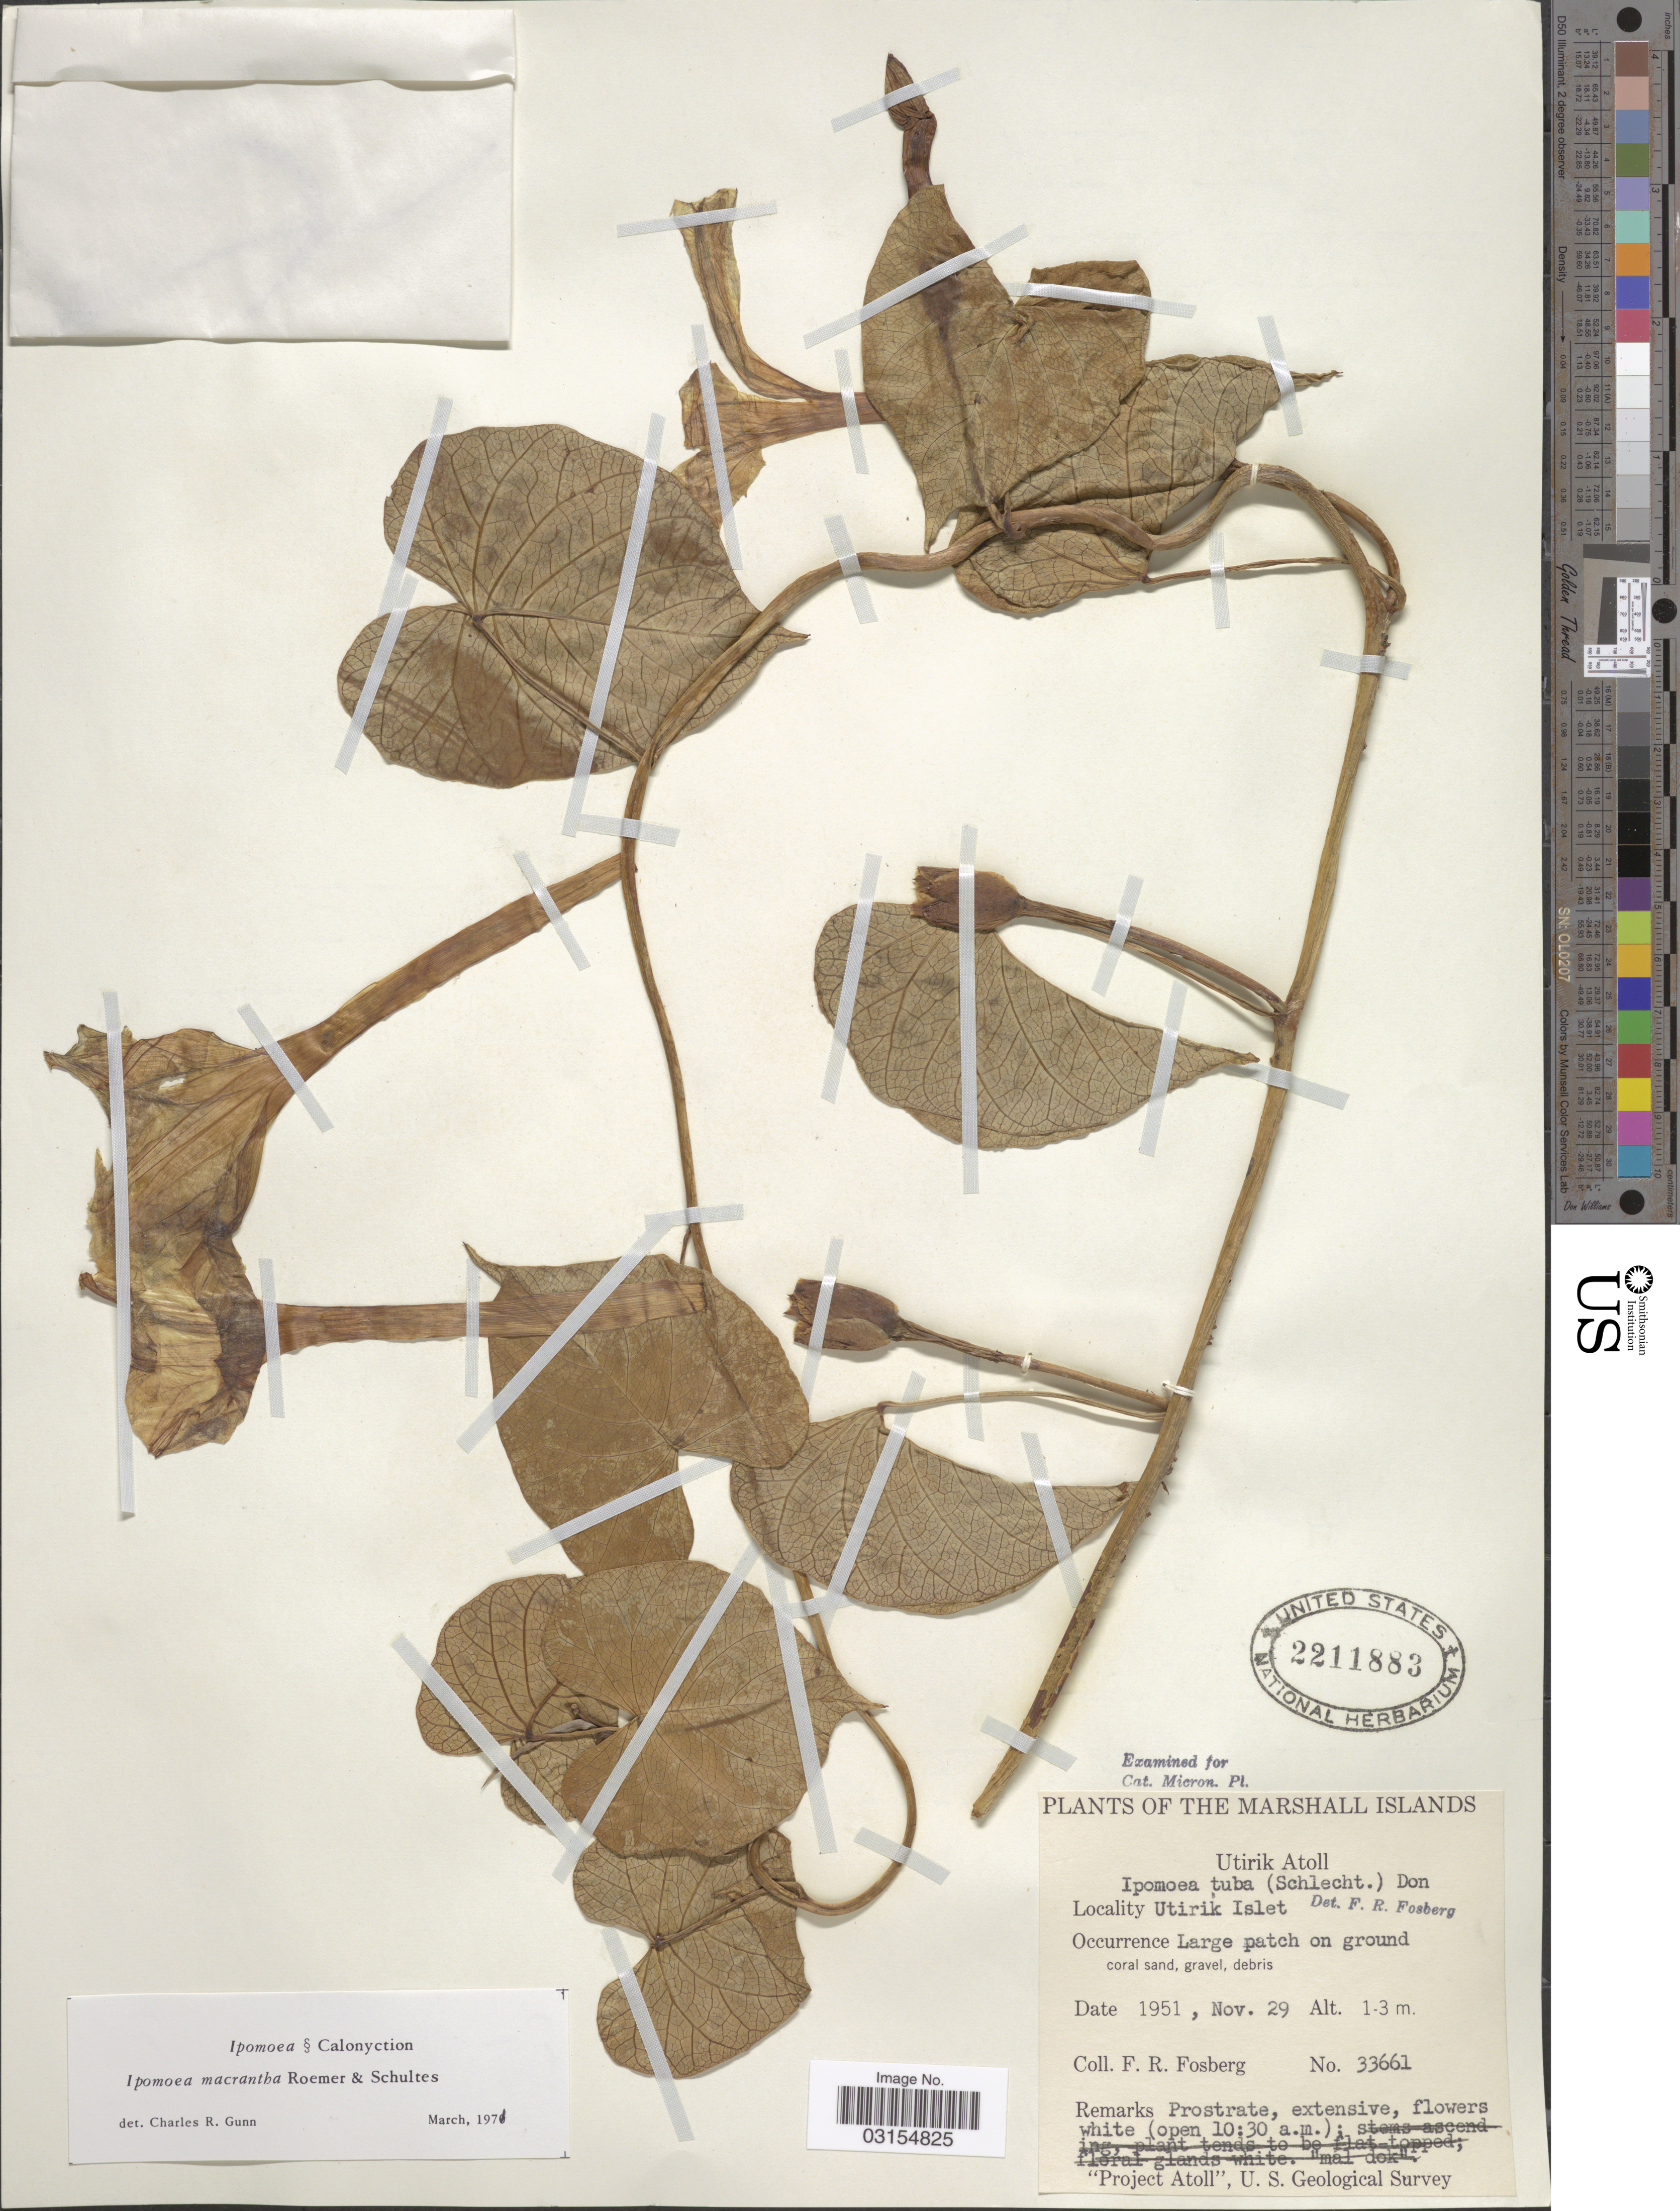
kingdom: Plantae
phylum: Tracheophyta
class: Magnoliopsida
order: Solanales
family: Convolvulaceae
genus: Ipomoea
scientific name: Ipomoea violacea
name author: L.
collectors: F. R. Fosberg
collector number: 33661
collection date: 1951-11-29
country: Marshall Islands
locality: Utirik Atoll, Utirik Islet.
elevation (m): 1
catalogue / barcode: US 2211883